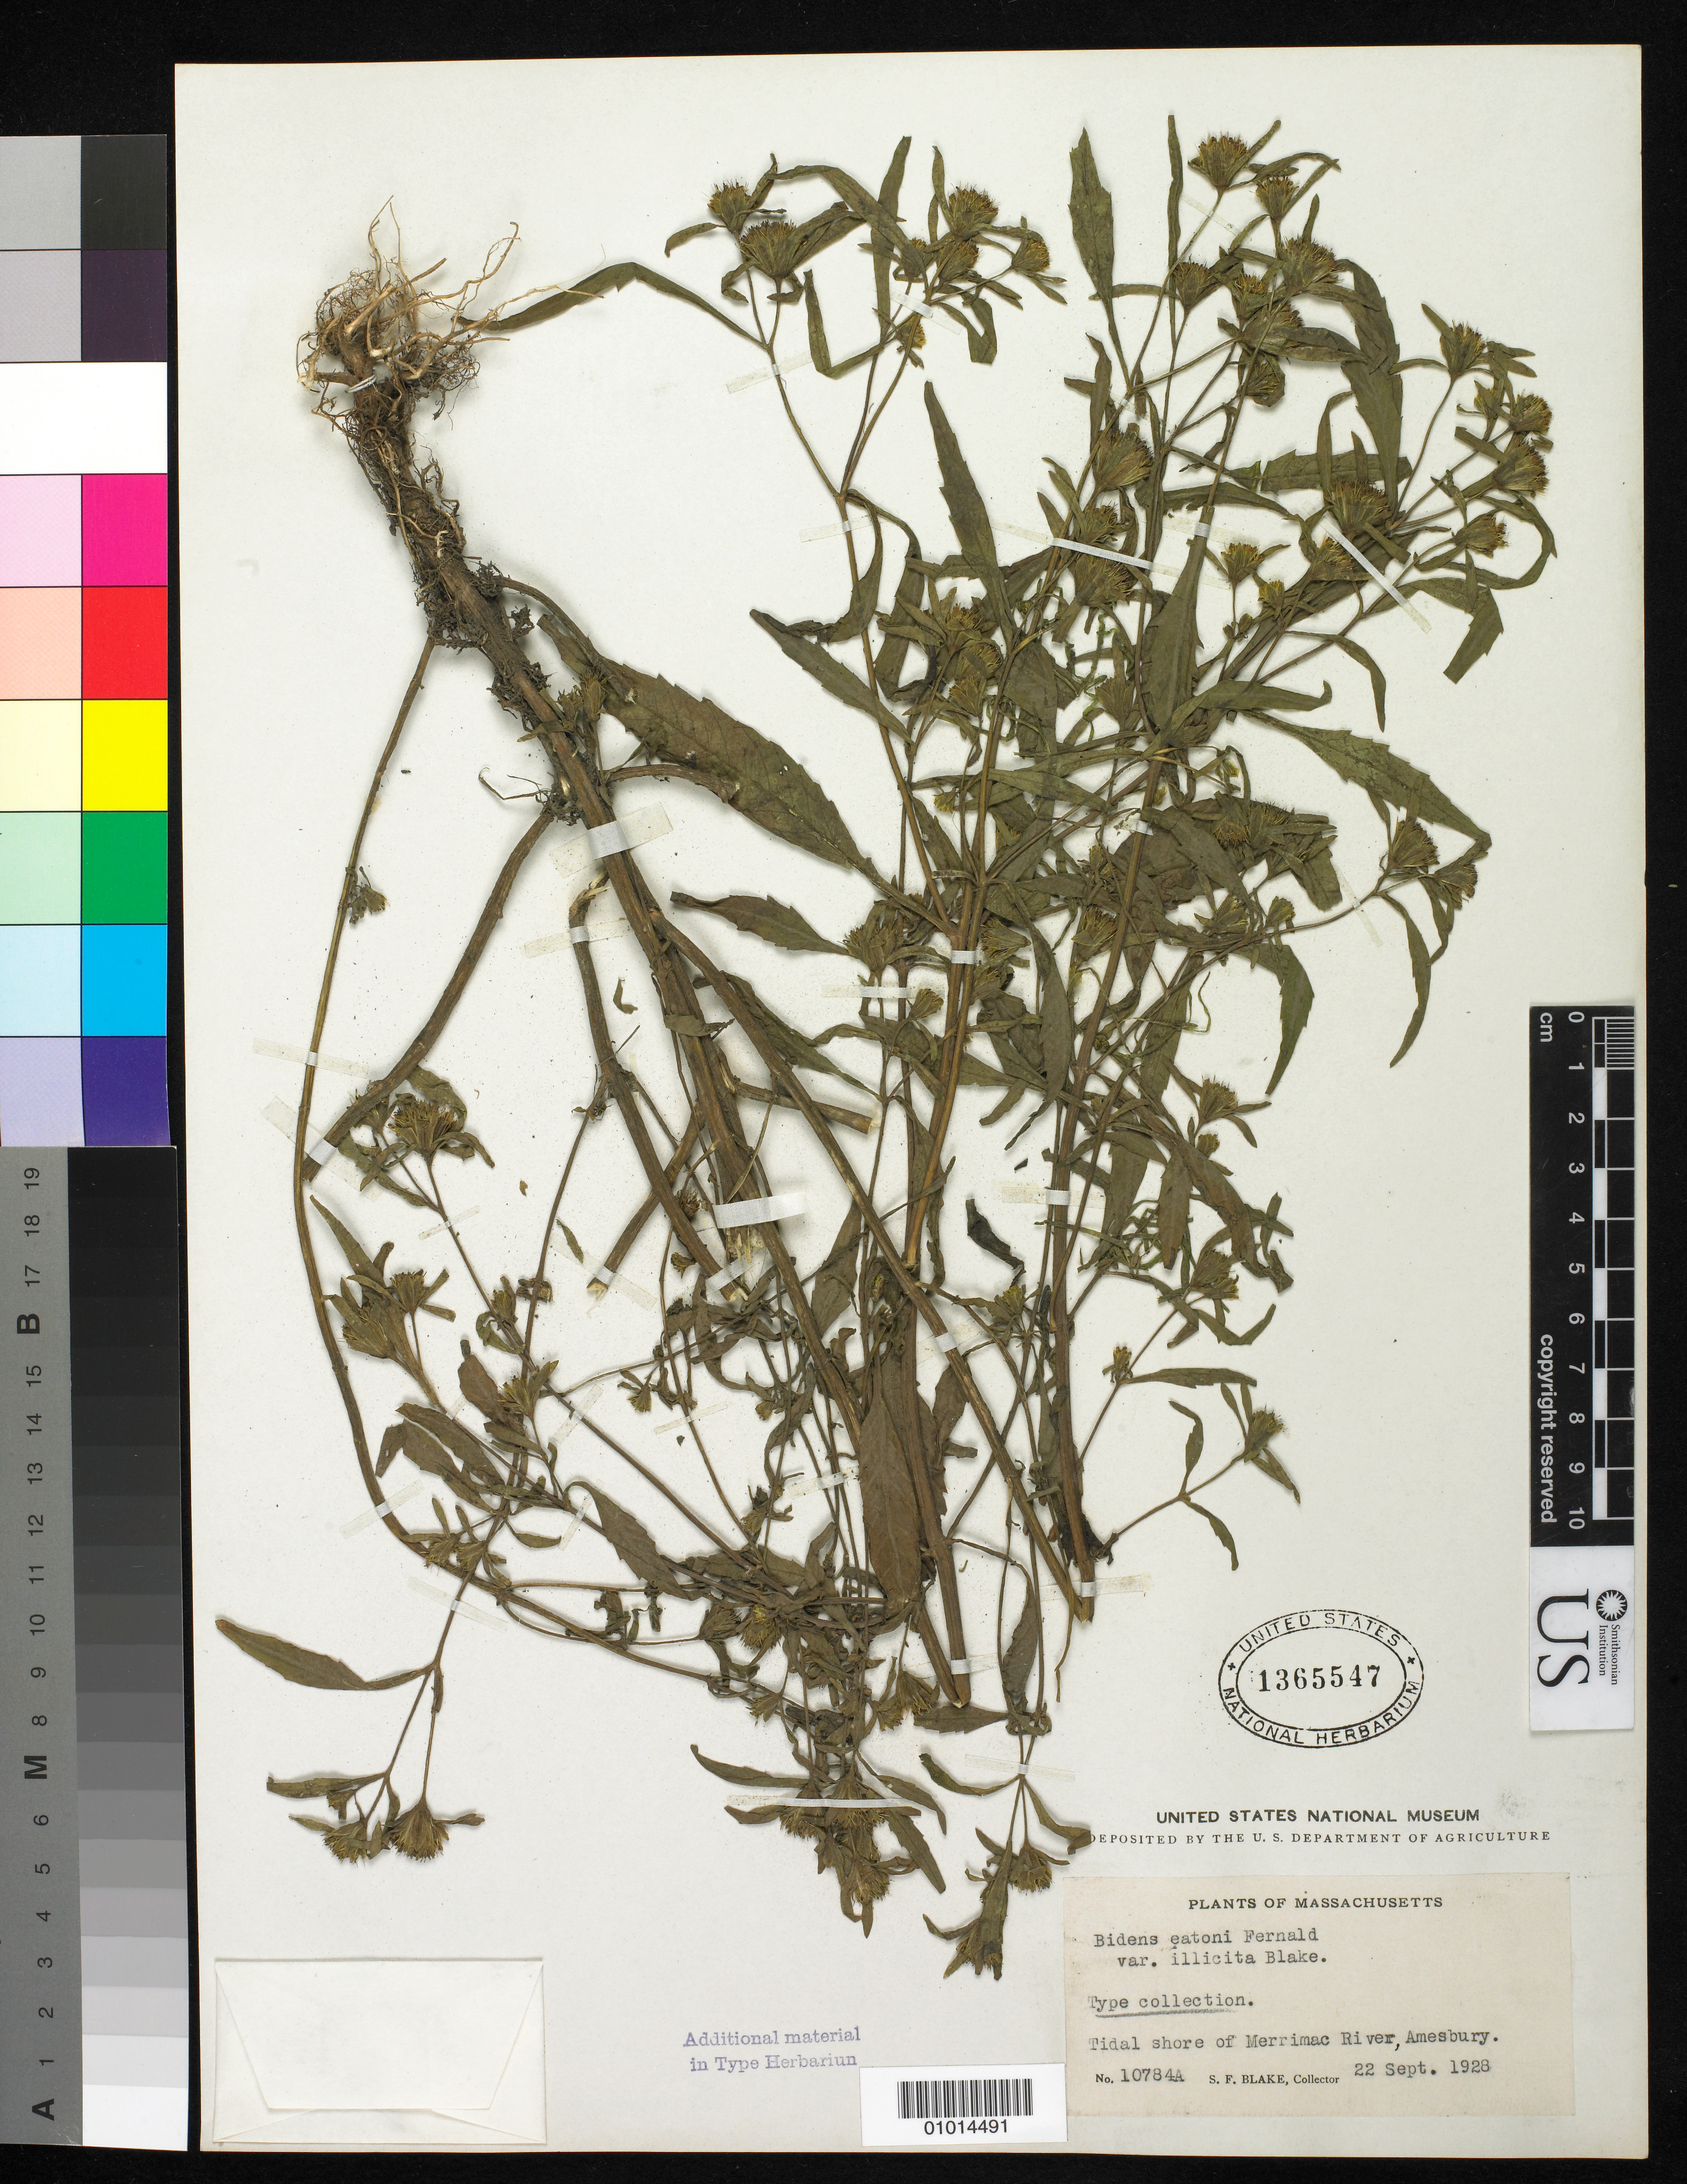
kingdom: Plantae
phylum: Tracheophyta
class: Magnoliopsida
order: Asterales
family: Asteraceae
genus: Bidens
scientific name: Bidens eatoni var. illicita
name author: S.F. Blake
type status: Isotype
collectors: S. Blake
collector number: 10784a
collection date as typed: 22 Sep 1928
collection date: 1928-09-22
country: United States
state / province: Massachusetts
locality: Amesbury, tidal shore of Merrimac River.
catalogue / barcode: US 1365547